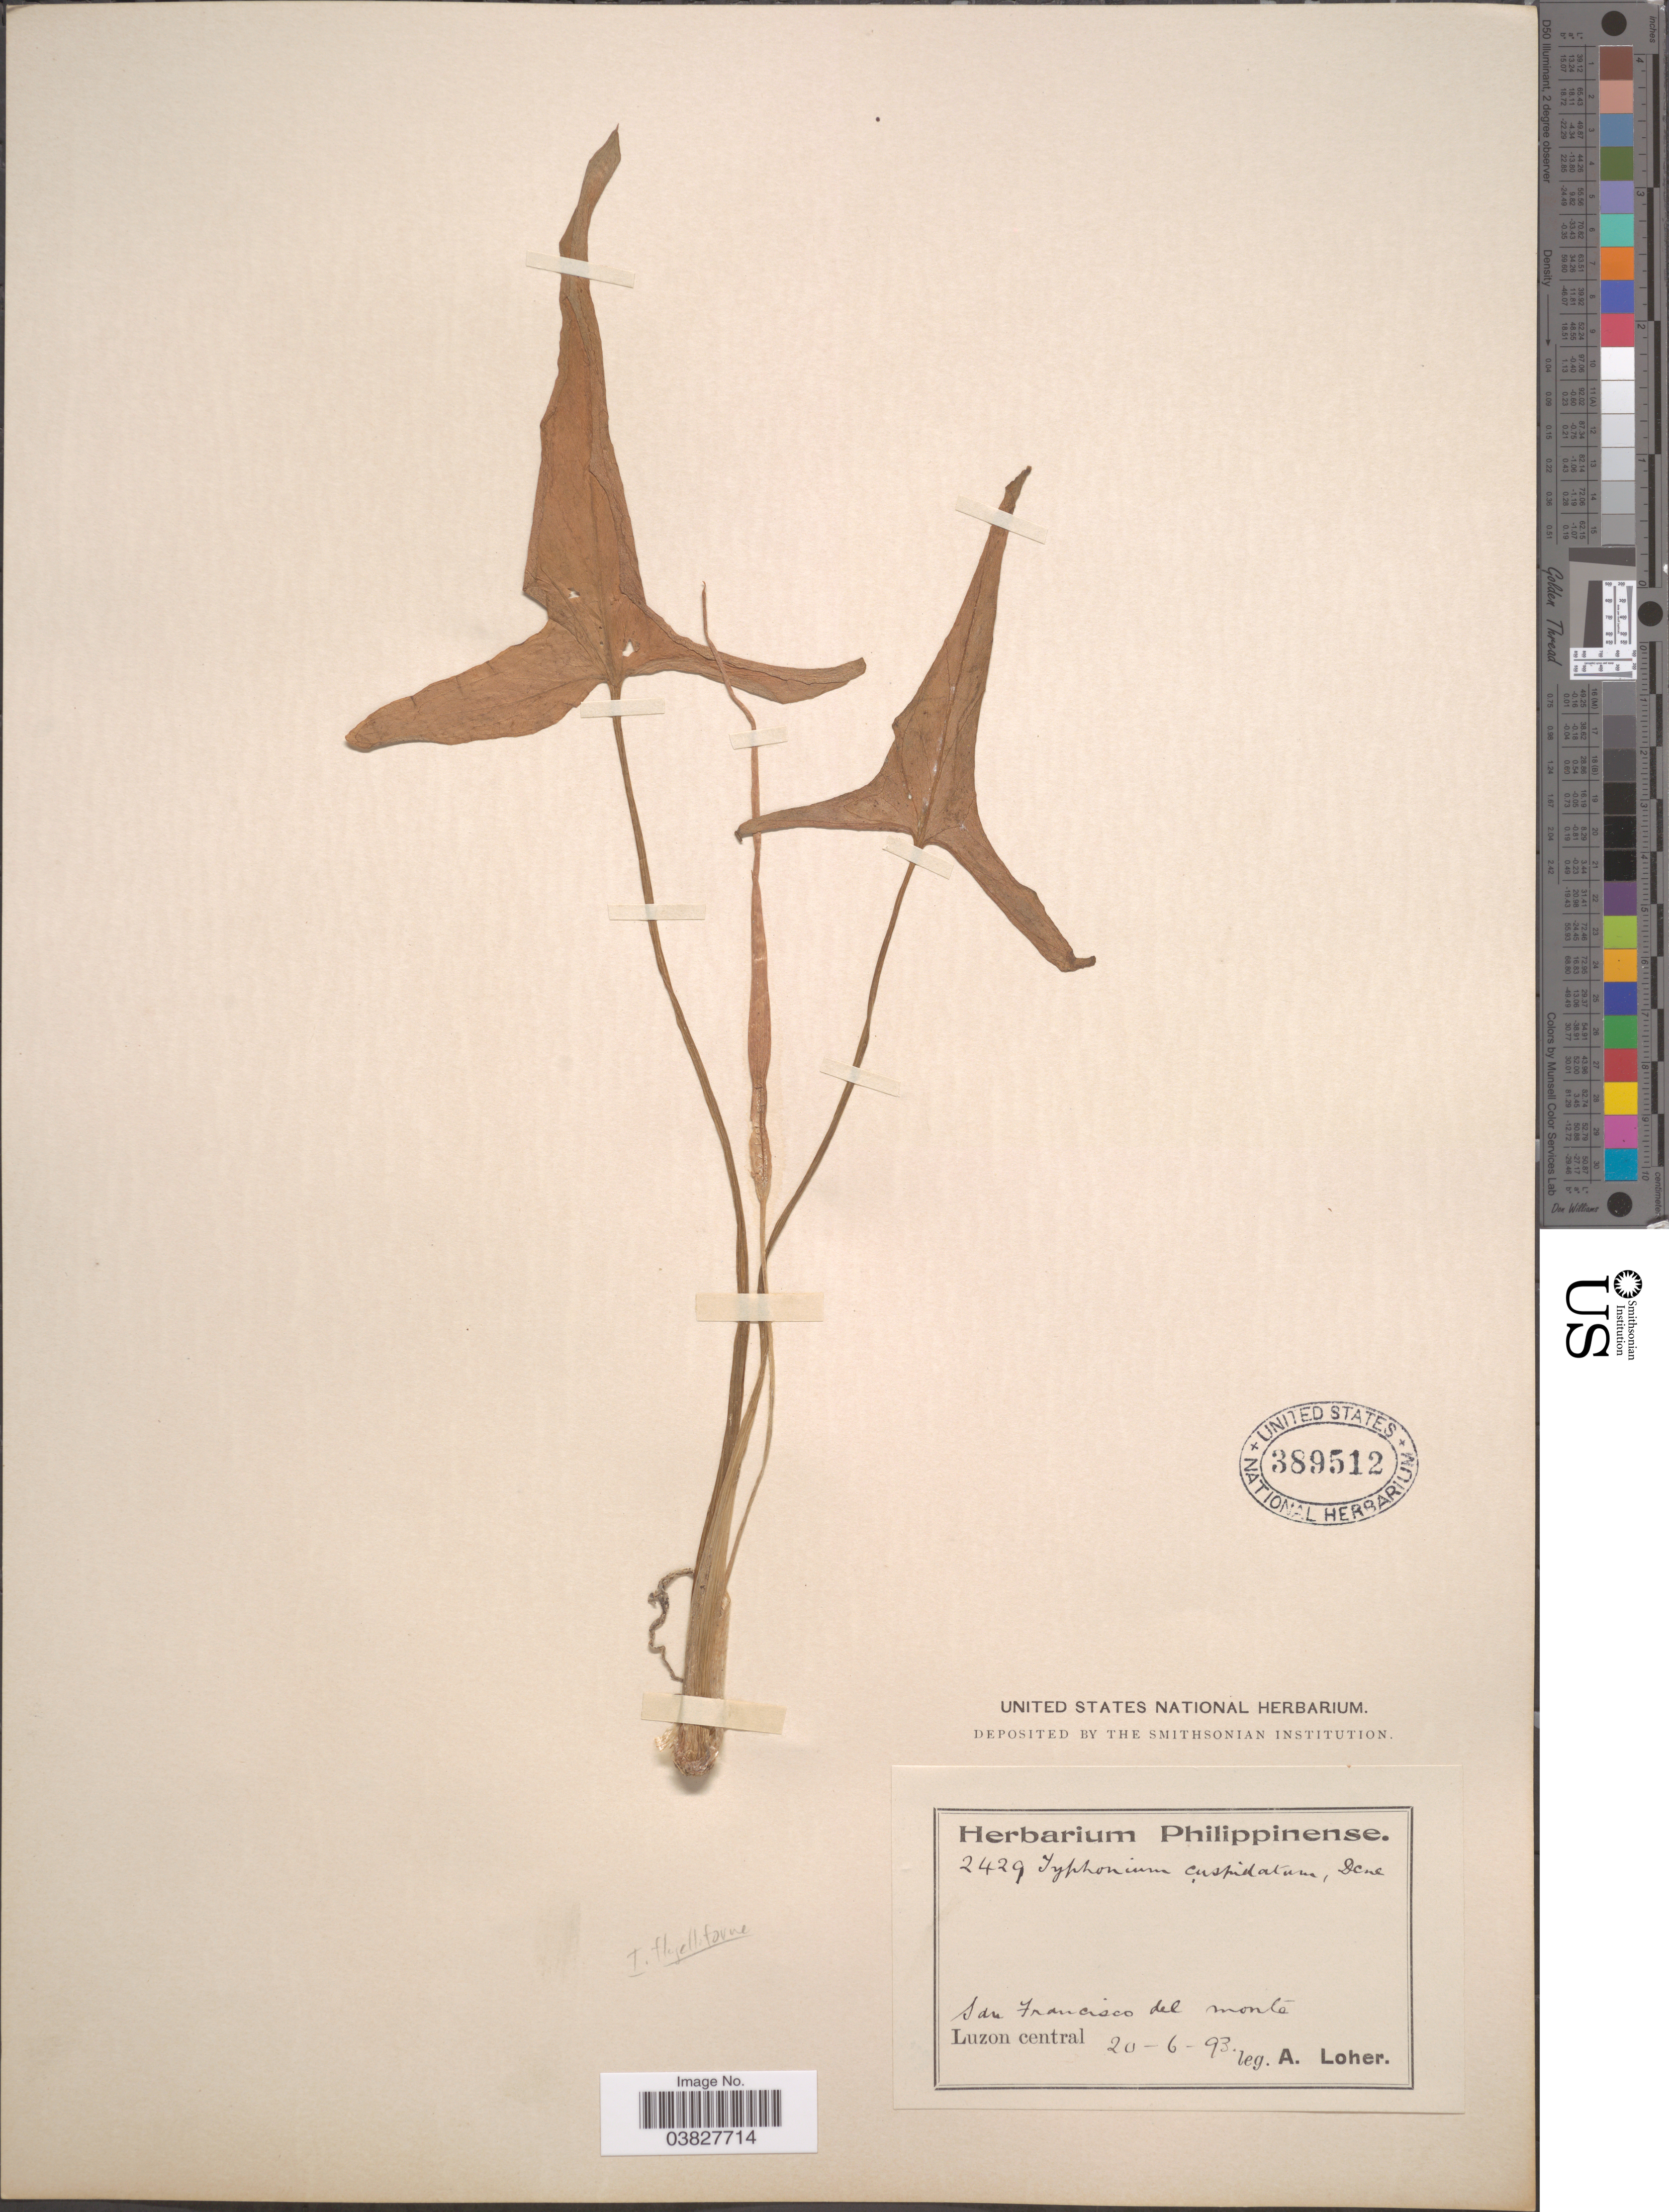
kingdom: Plantae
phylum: Tracheophyta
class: Liliopsida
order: Alismatales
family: Araceae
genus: Typhonium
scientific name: Typhonium flagelliforme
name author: (Lodd.) Blume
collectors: A. Loher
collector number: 2429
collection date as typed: Transcribed d/m/y: 20/6/93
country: Philippines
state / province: Central Luzon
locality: San Francisco del monte. Luzon central.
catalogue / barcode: US 389512